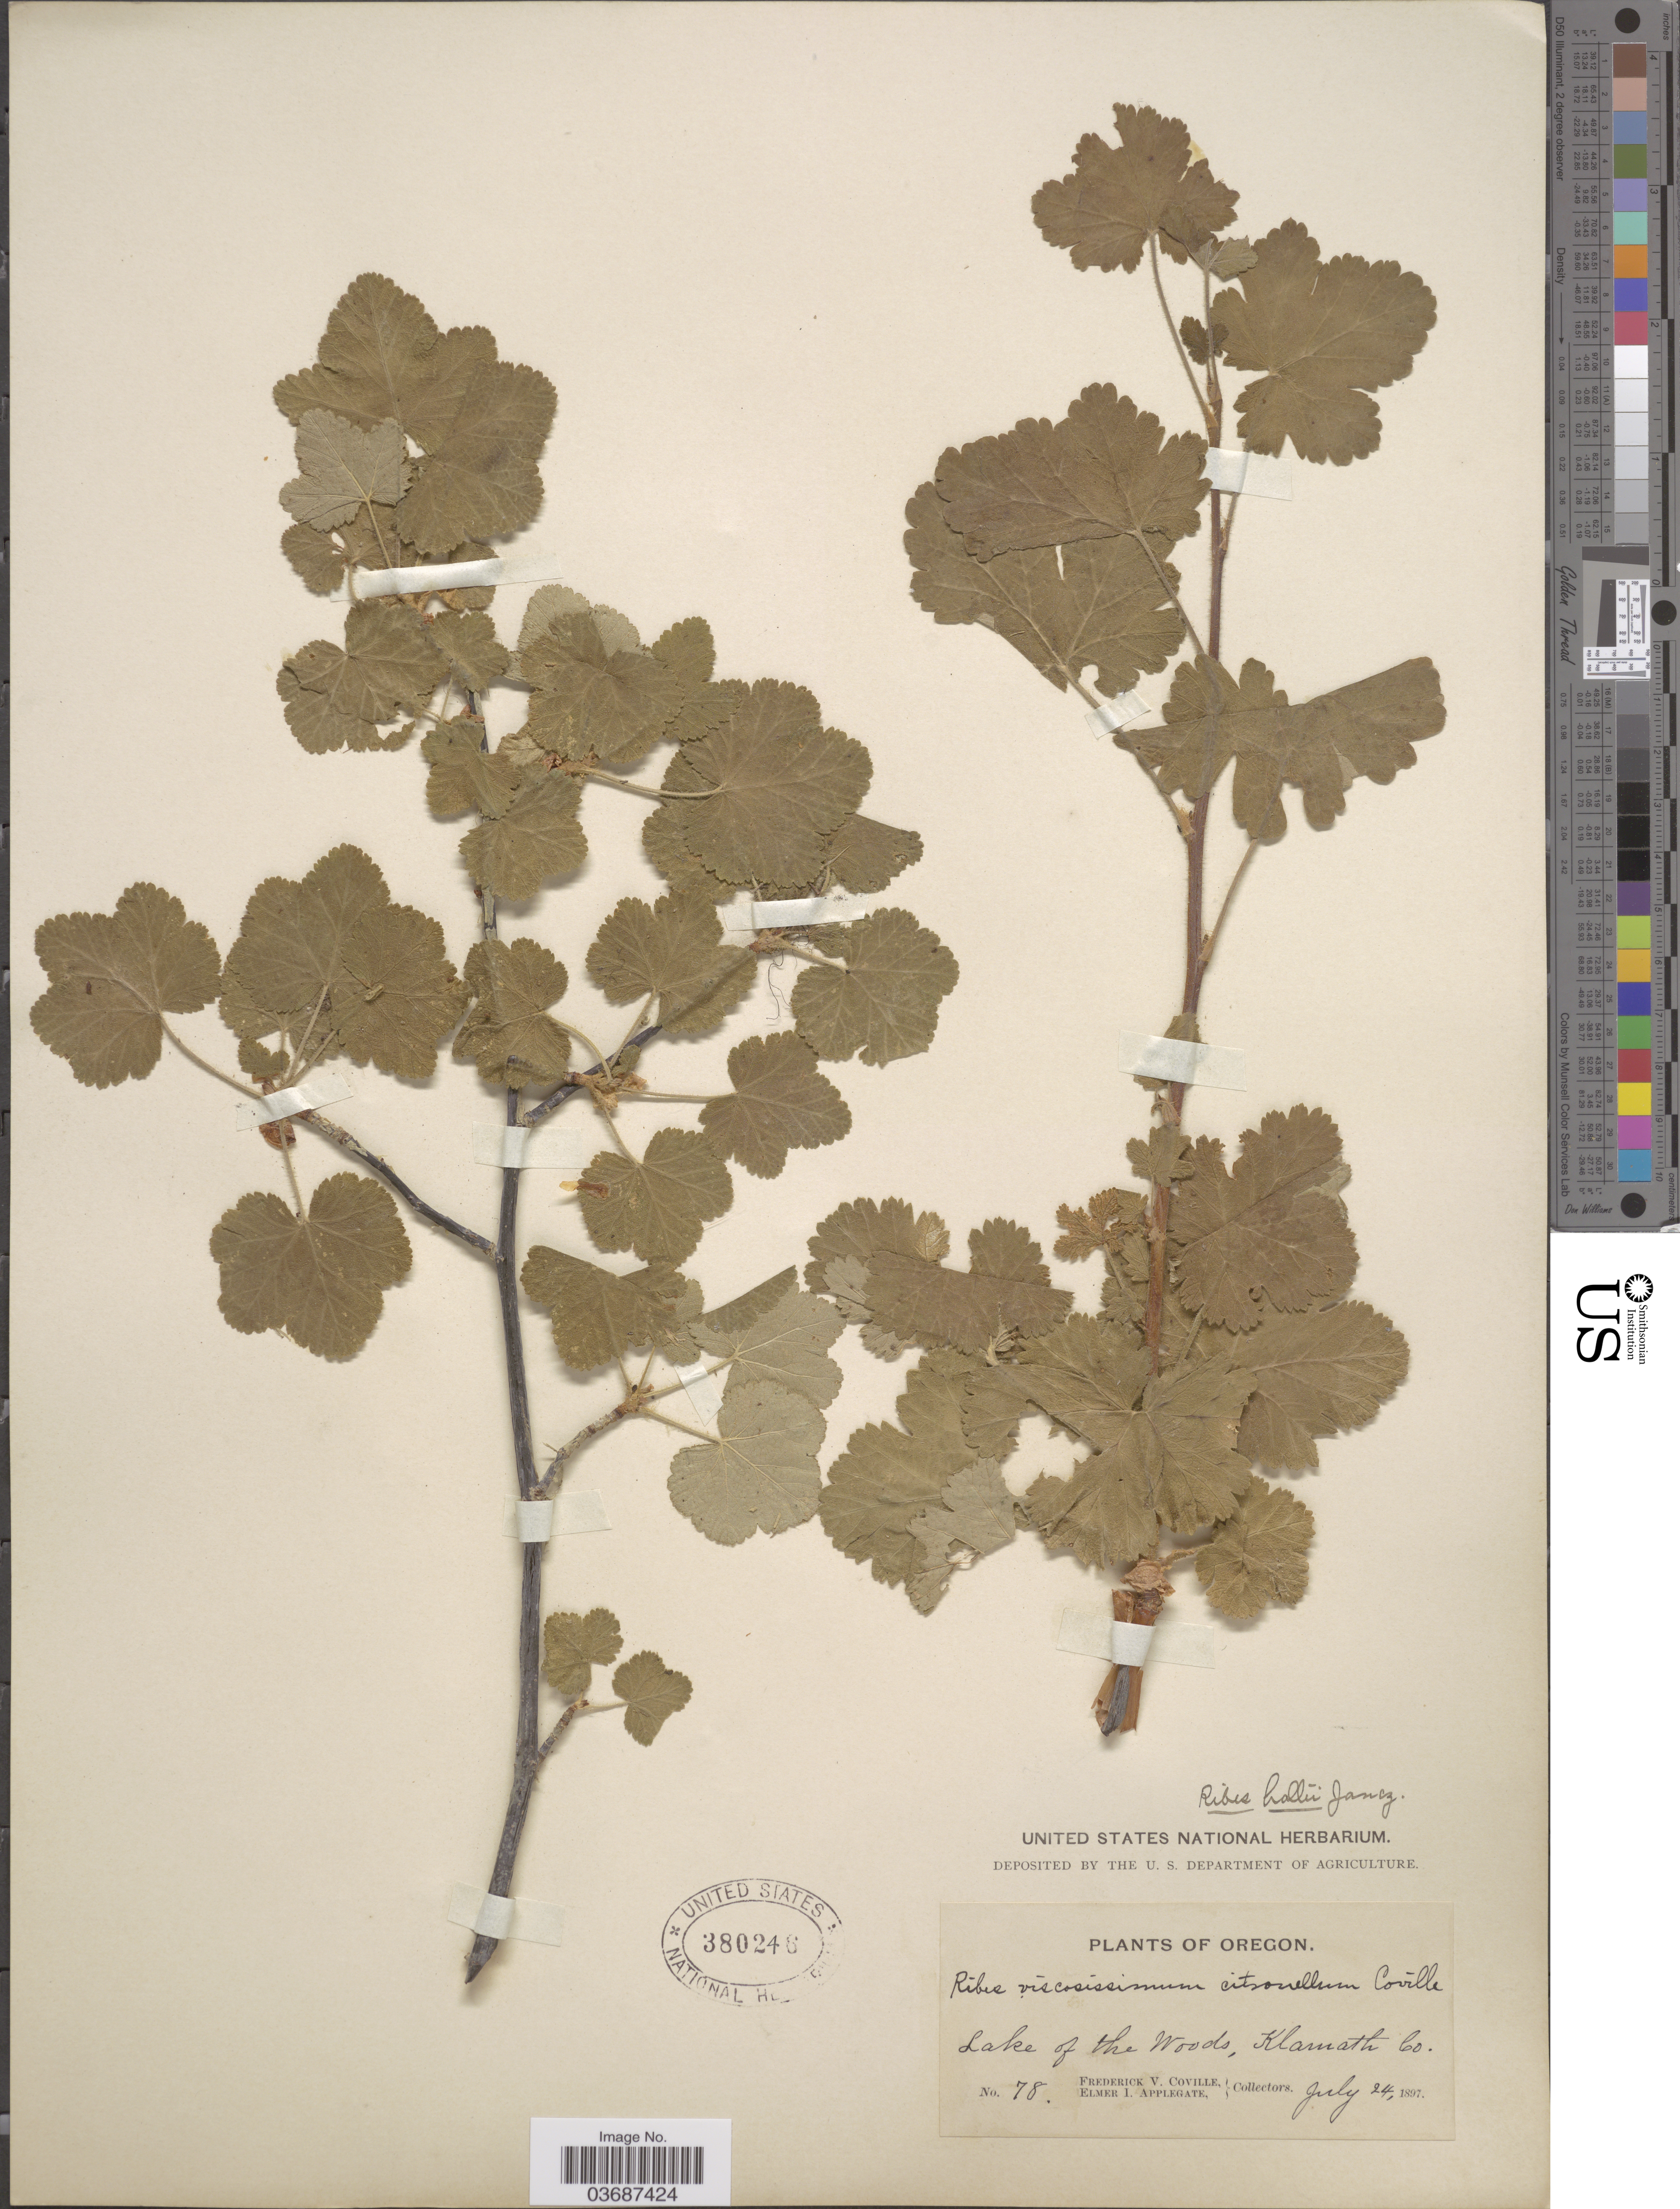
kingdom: Plantae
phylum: Tracheophyta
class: Magnoliopsida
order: Saxifragales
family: Grossulariaceae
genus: Ribes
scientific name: Ribes hallii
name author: Jancz.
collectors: F. V. Coville & E. I. Applegate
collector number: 78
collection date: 1897-07-24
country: United States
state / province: Oregon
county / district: Klamath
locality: Lake of the Woods, Klamath Co.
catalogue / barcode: US 380246